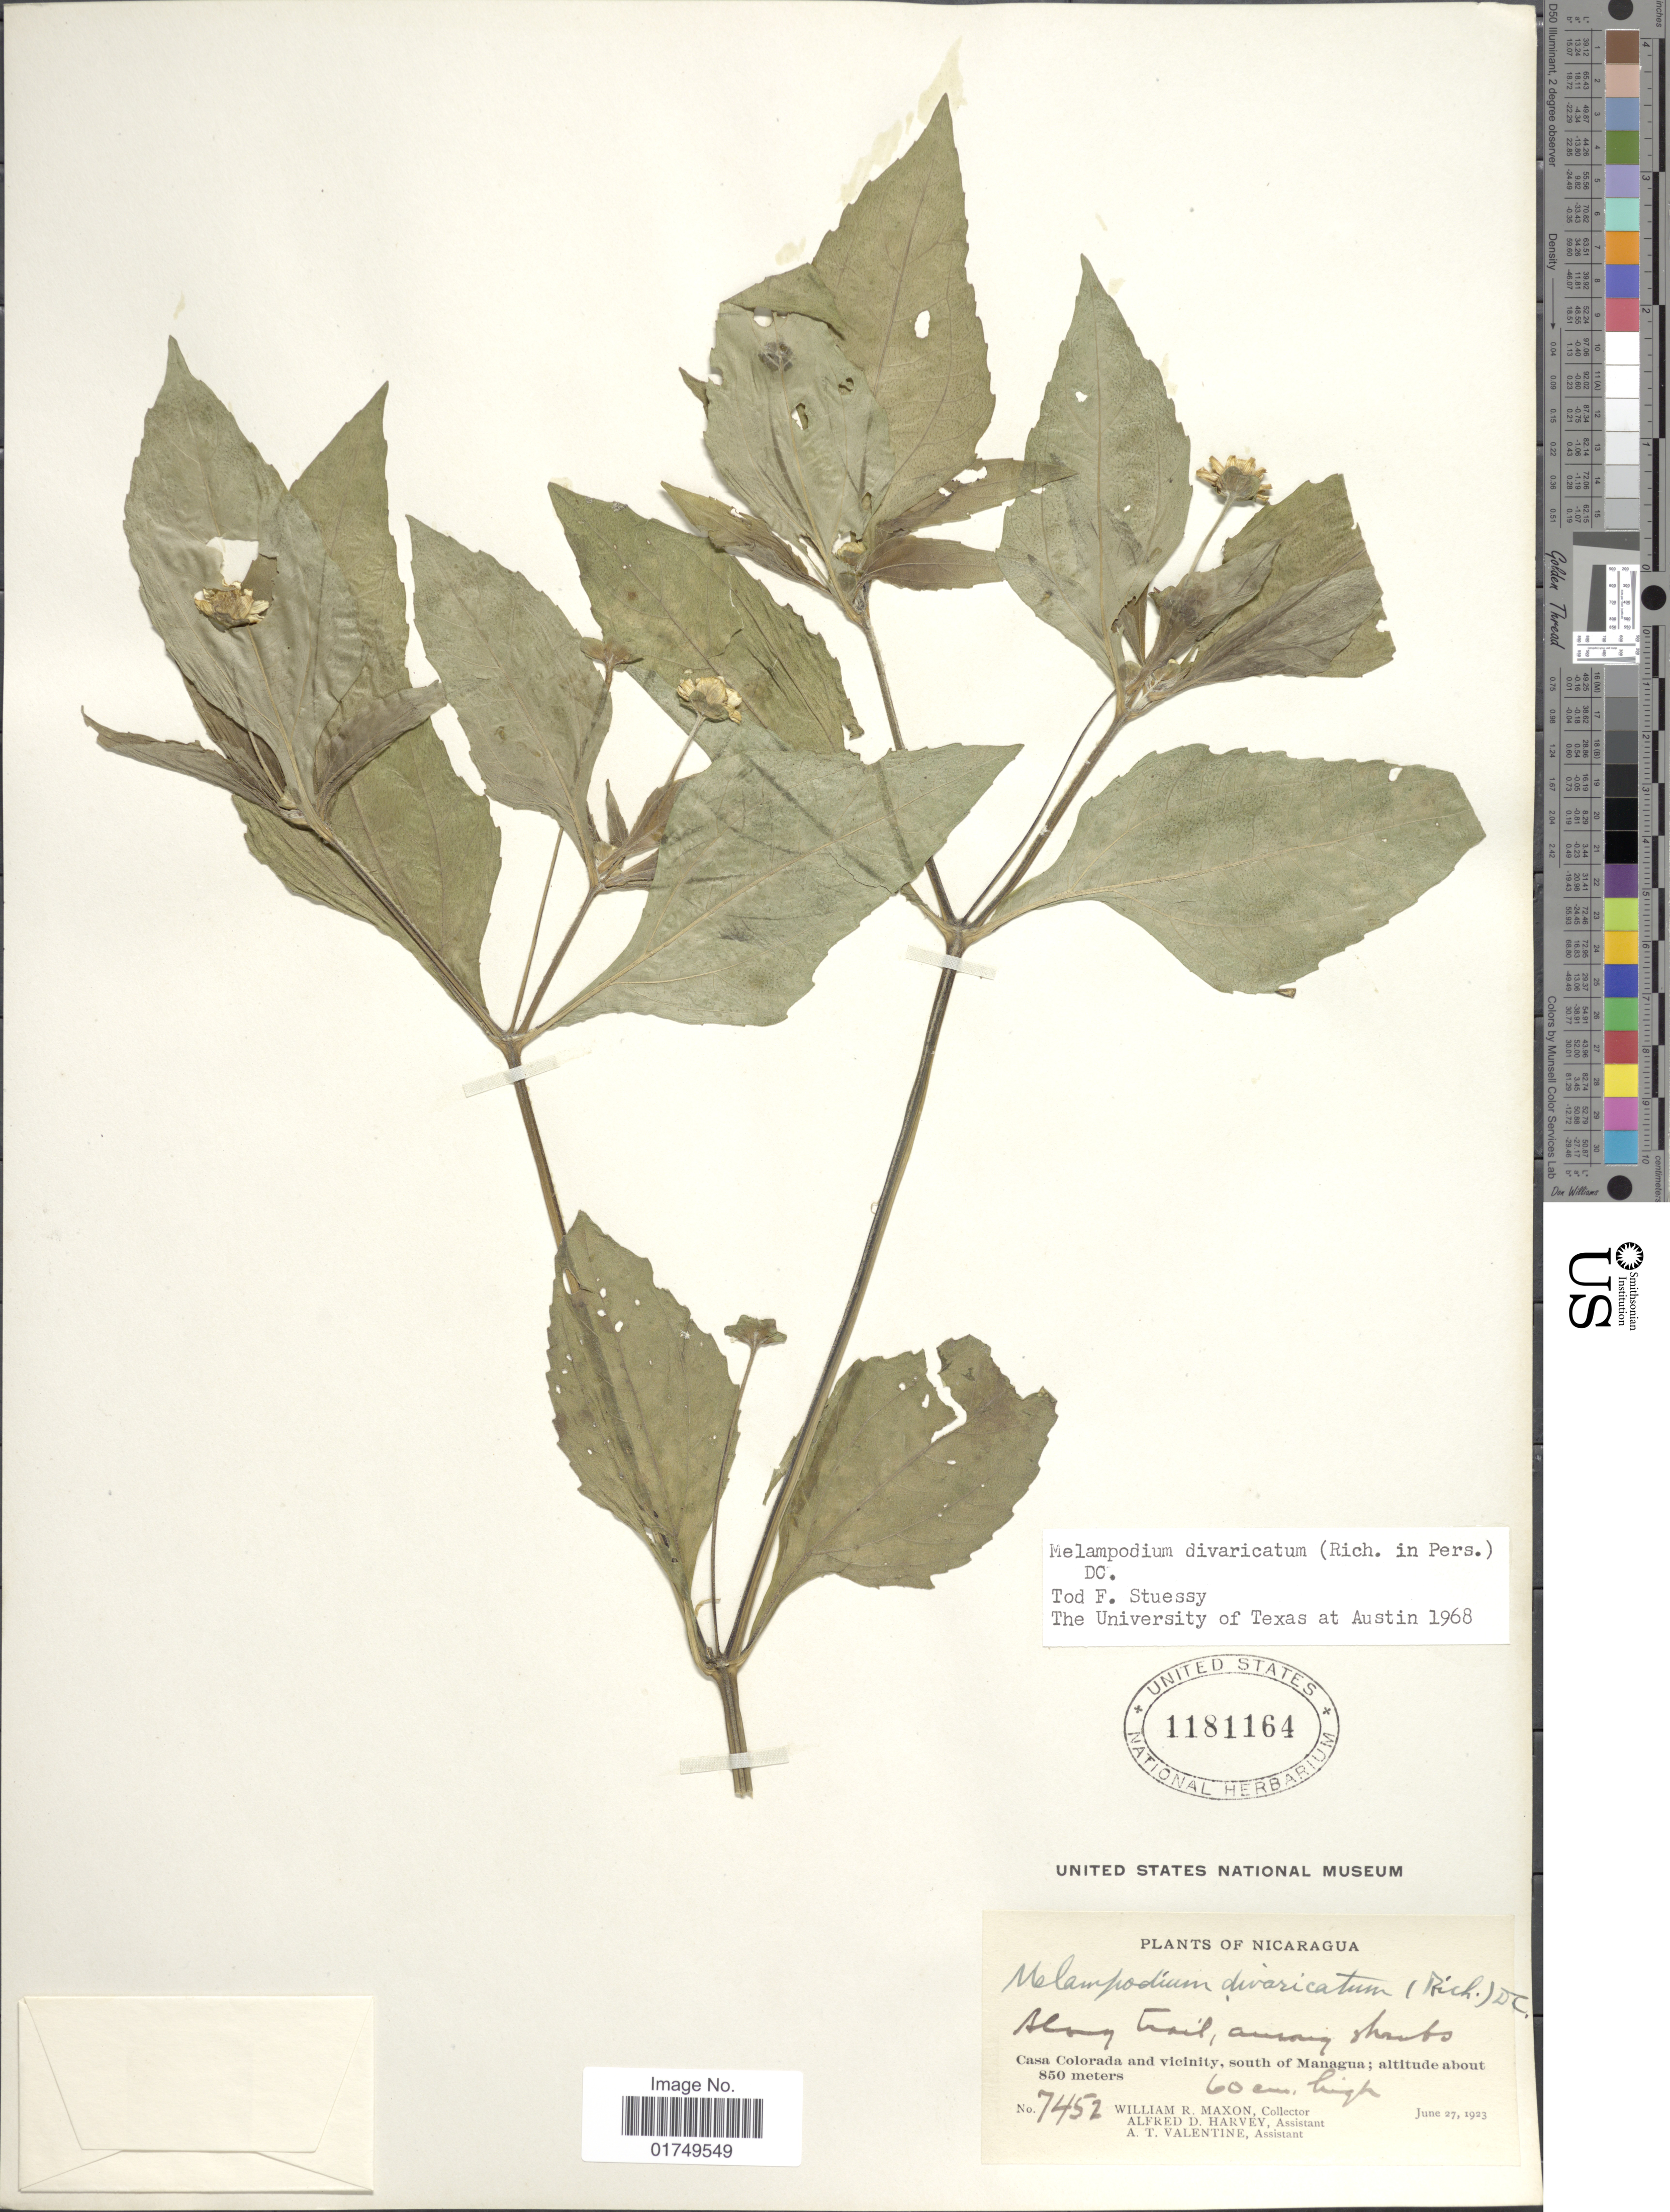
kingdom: Plantae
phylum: Tracheophyta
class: Magnoliopsida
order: Asterales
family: Asteraceae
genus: Melampodium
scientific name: Melampodium divaricatum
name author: (Rich.) DC.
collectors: W. R. Maxon, A. D. Harvey & A. Valentine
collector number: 7452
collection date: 1923-06-27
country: Nicaragua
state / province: Managua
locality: Casa Colorada and vicinity, south of Managua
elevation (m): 850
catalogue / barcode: US 1181164